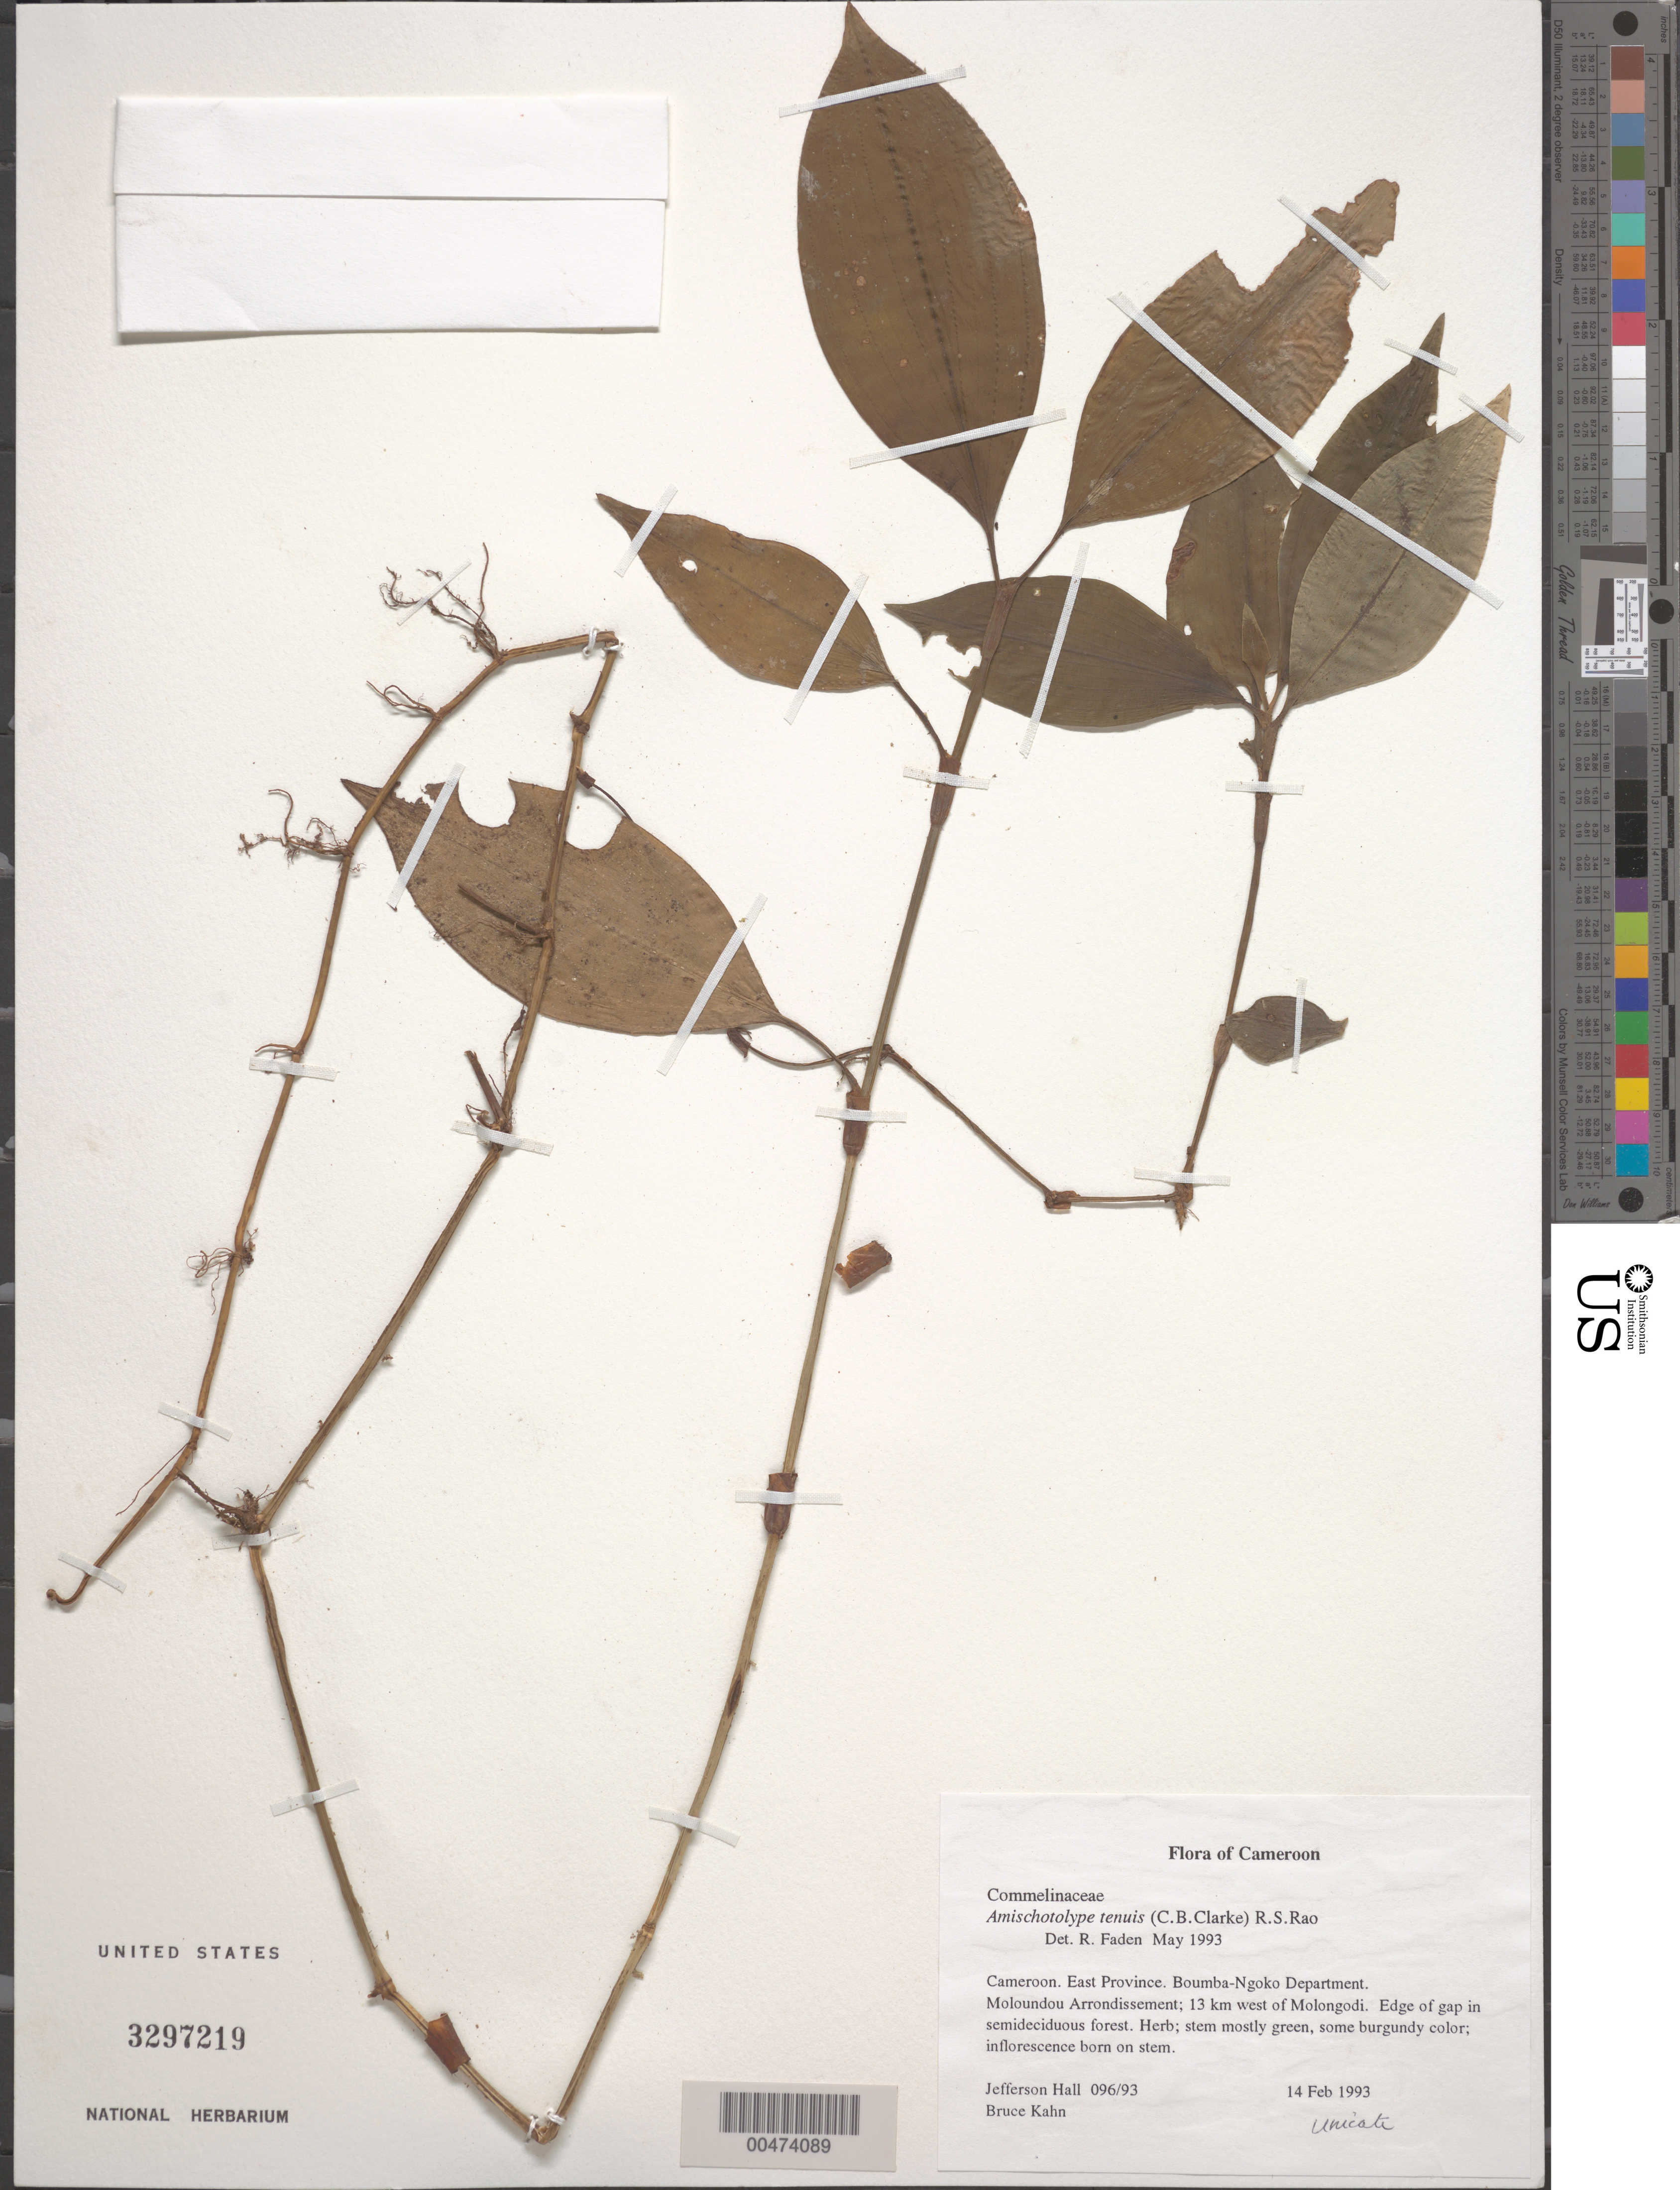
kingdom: Plantae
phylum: Tracheophyta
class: Liliopsida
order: Commelinales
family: Commelinaceae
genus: Amischotolype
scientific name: Amischotolype tenuis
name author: (C.B. Clarke) R.S. Rao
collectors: J. Hall & B. Kahn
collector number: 096/93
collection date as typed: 14 Feb 1993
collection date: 1993-02-14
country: Cameroon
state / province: Est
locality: Boumba-ngoko, moloundou arrondissement, w of molongodi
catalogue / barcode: US 3297219